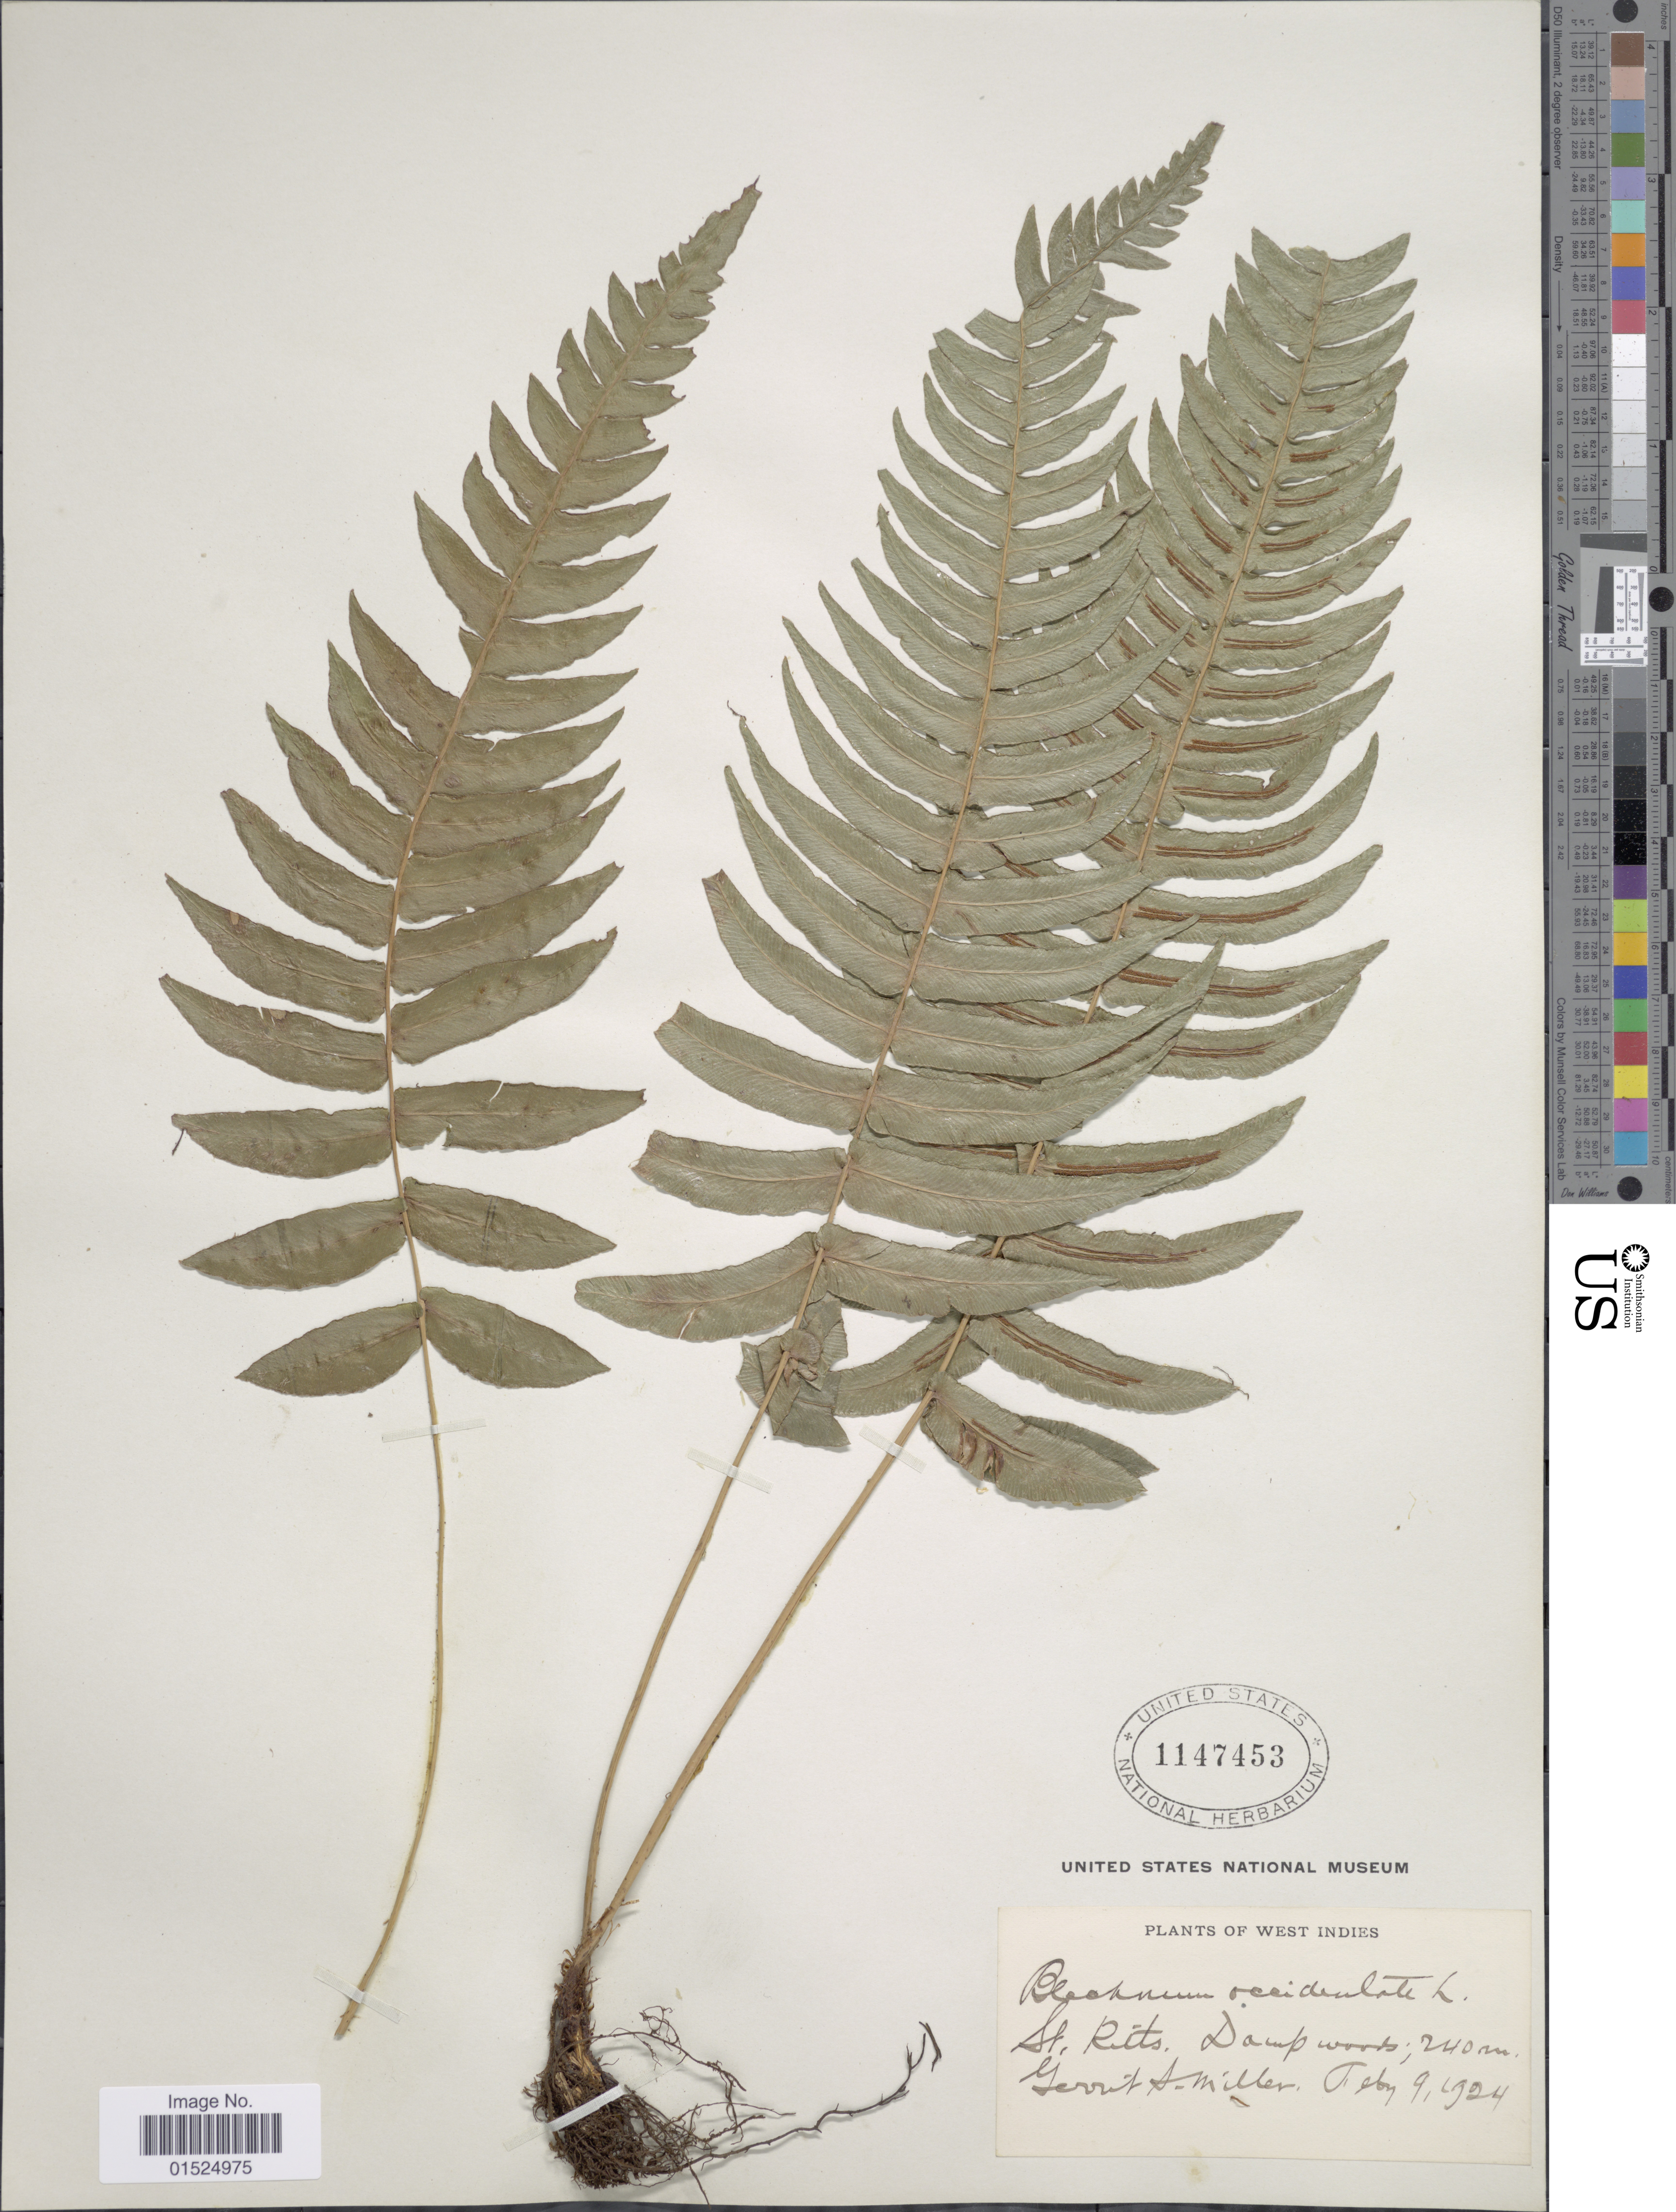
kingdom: Plantae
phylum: Tracheophyta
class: Polypodiopsida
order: Polypodiales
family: Blechnaceae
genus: Blechnum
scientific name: Blechnum occidentale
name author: L.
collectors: G. S. Miller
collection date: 1924-02-09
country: St. Christopher-Nevis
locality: Damp woods. ST. Kitts.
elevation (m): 240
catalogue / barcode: US 1147453